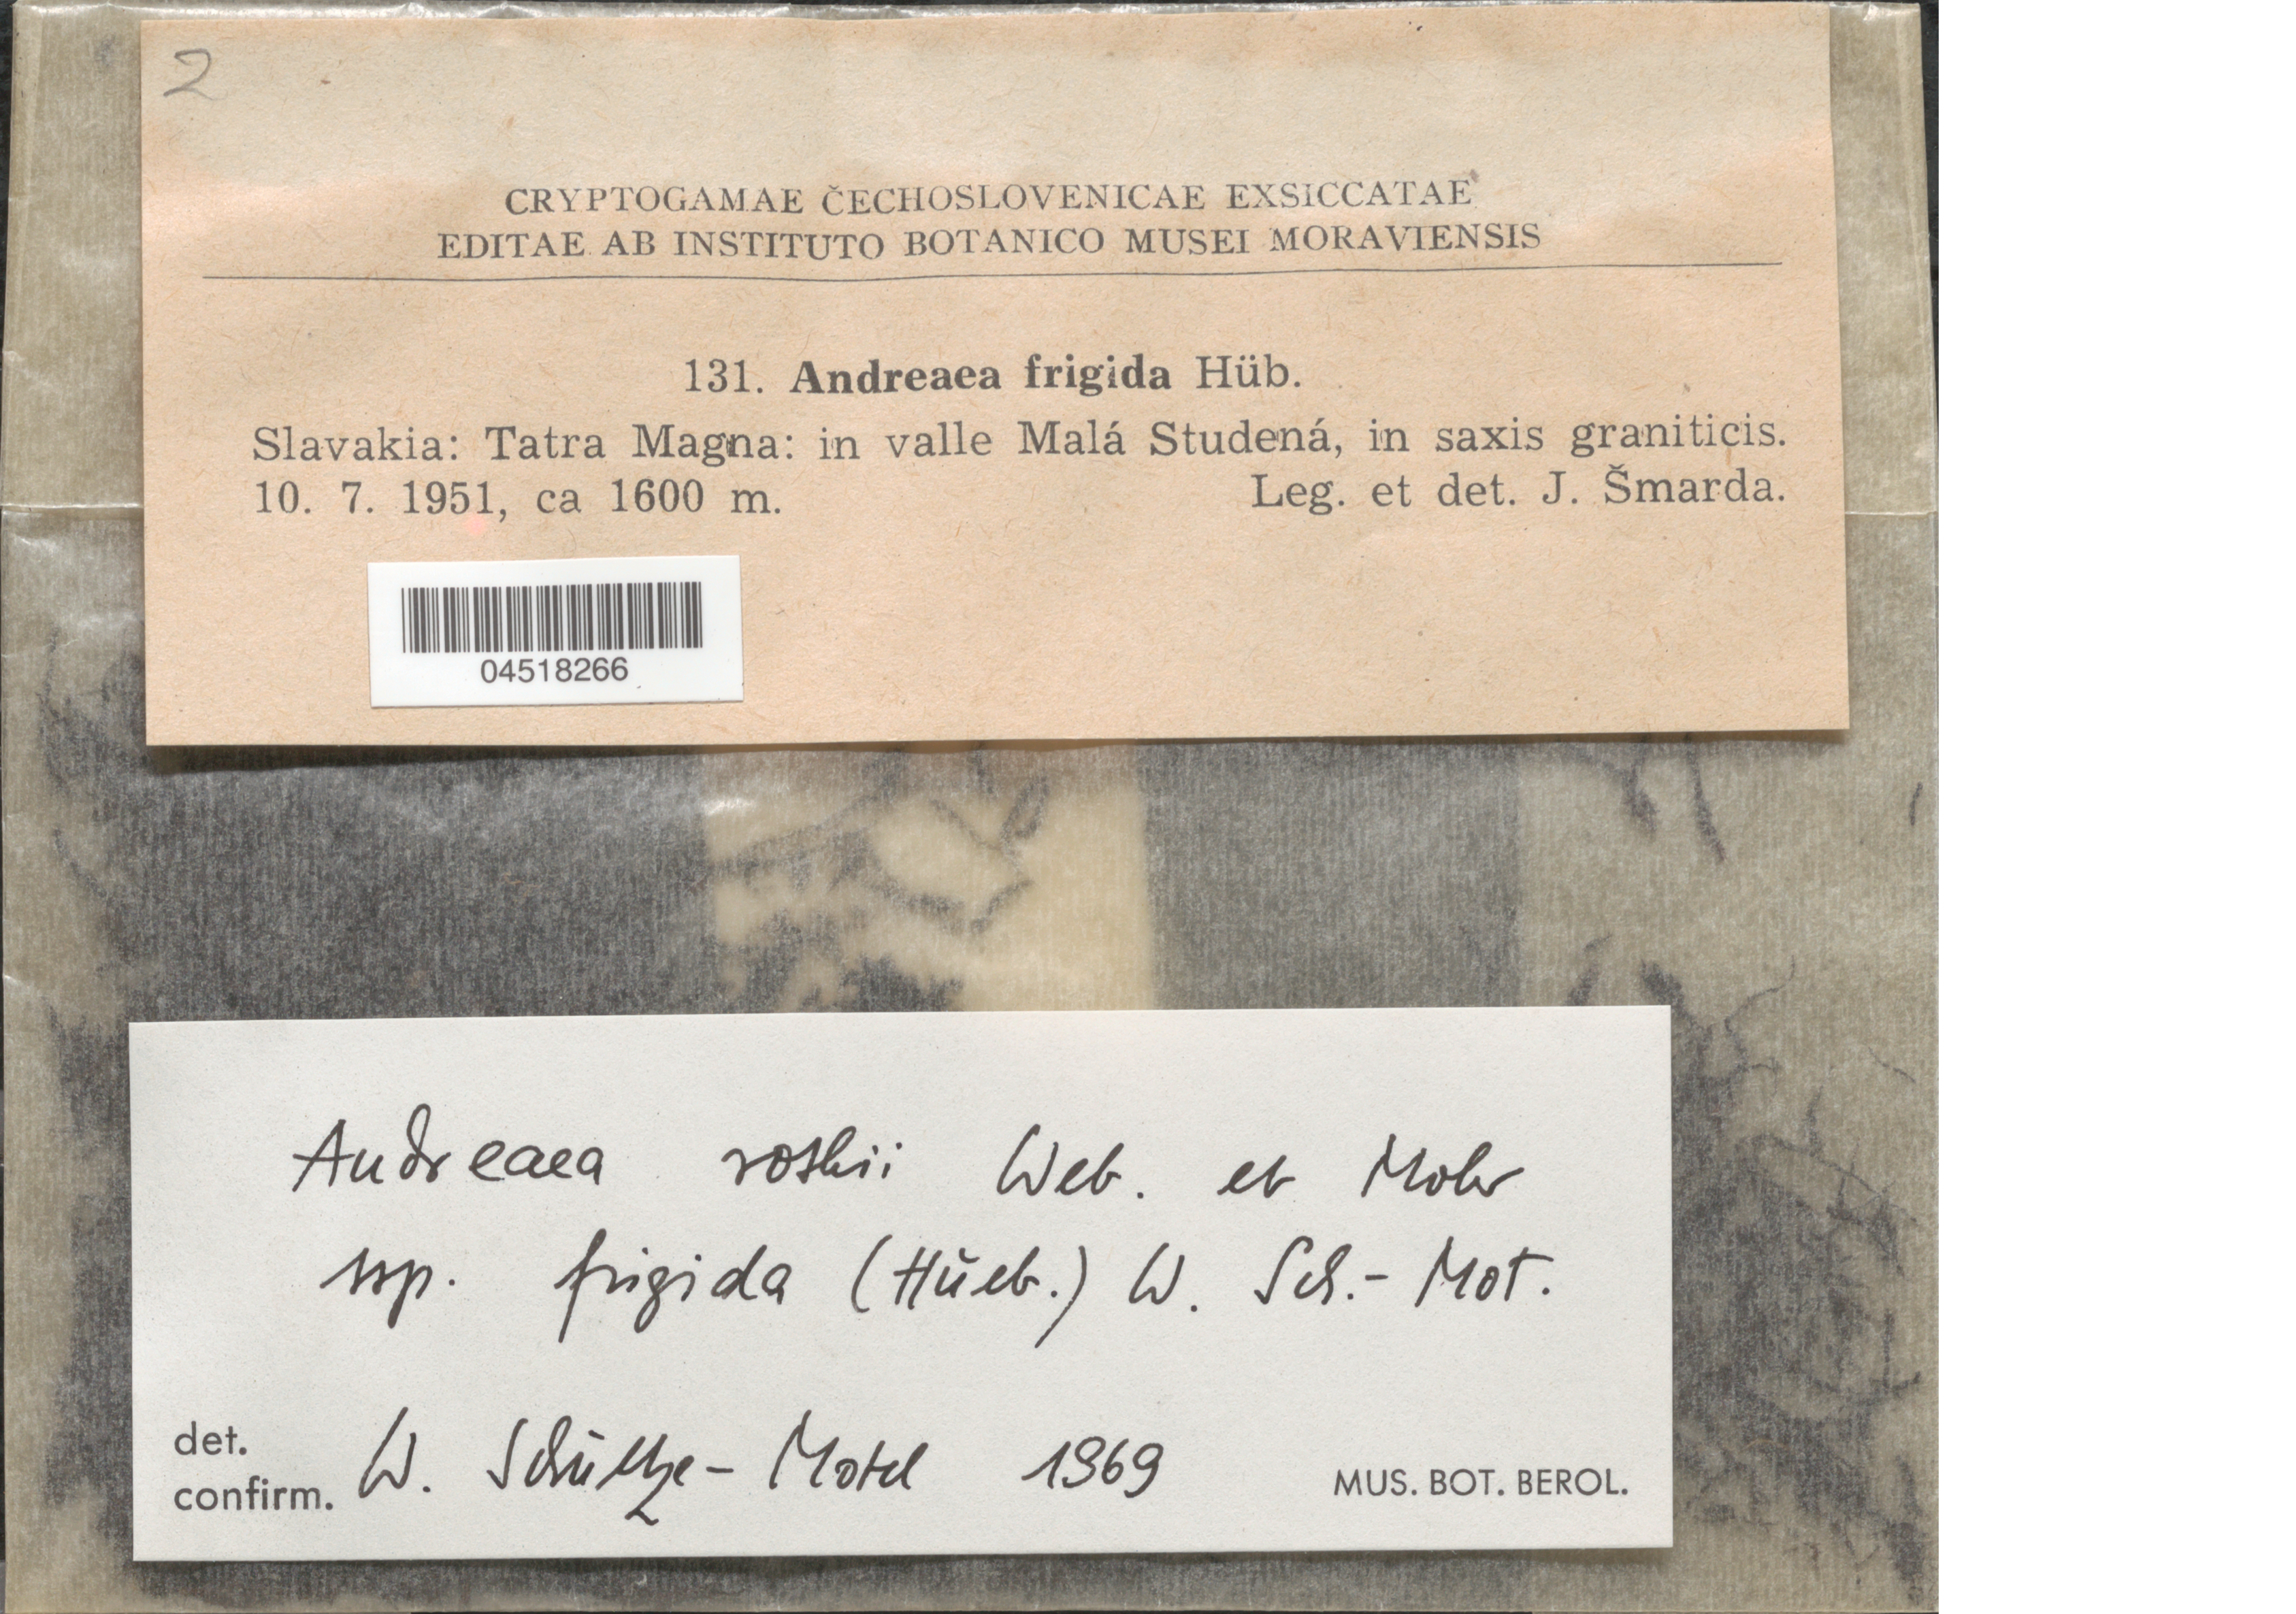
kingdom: Plantae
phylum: Bryophyta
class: Andreaeopsida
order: Andreaeales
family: Andreaeaceae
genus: Andreaea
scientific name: Andreaea rothii subsp. frigida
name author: (Huebener) Schultze-Motel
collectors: J. Smarda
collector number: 131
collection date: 1951-07-10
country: Slovakia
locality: Slavakia: Tatra Magna: in valle Malá Studená.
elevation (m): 1600